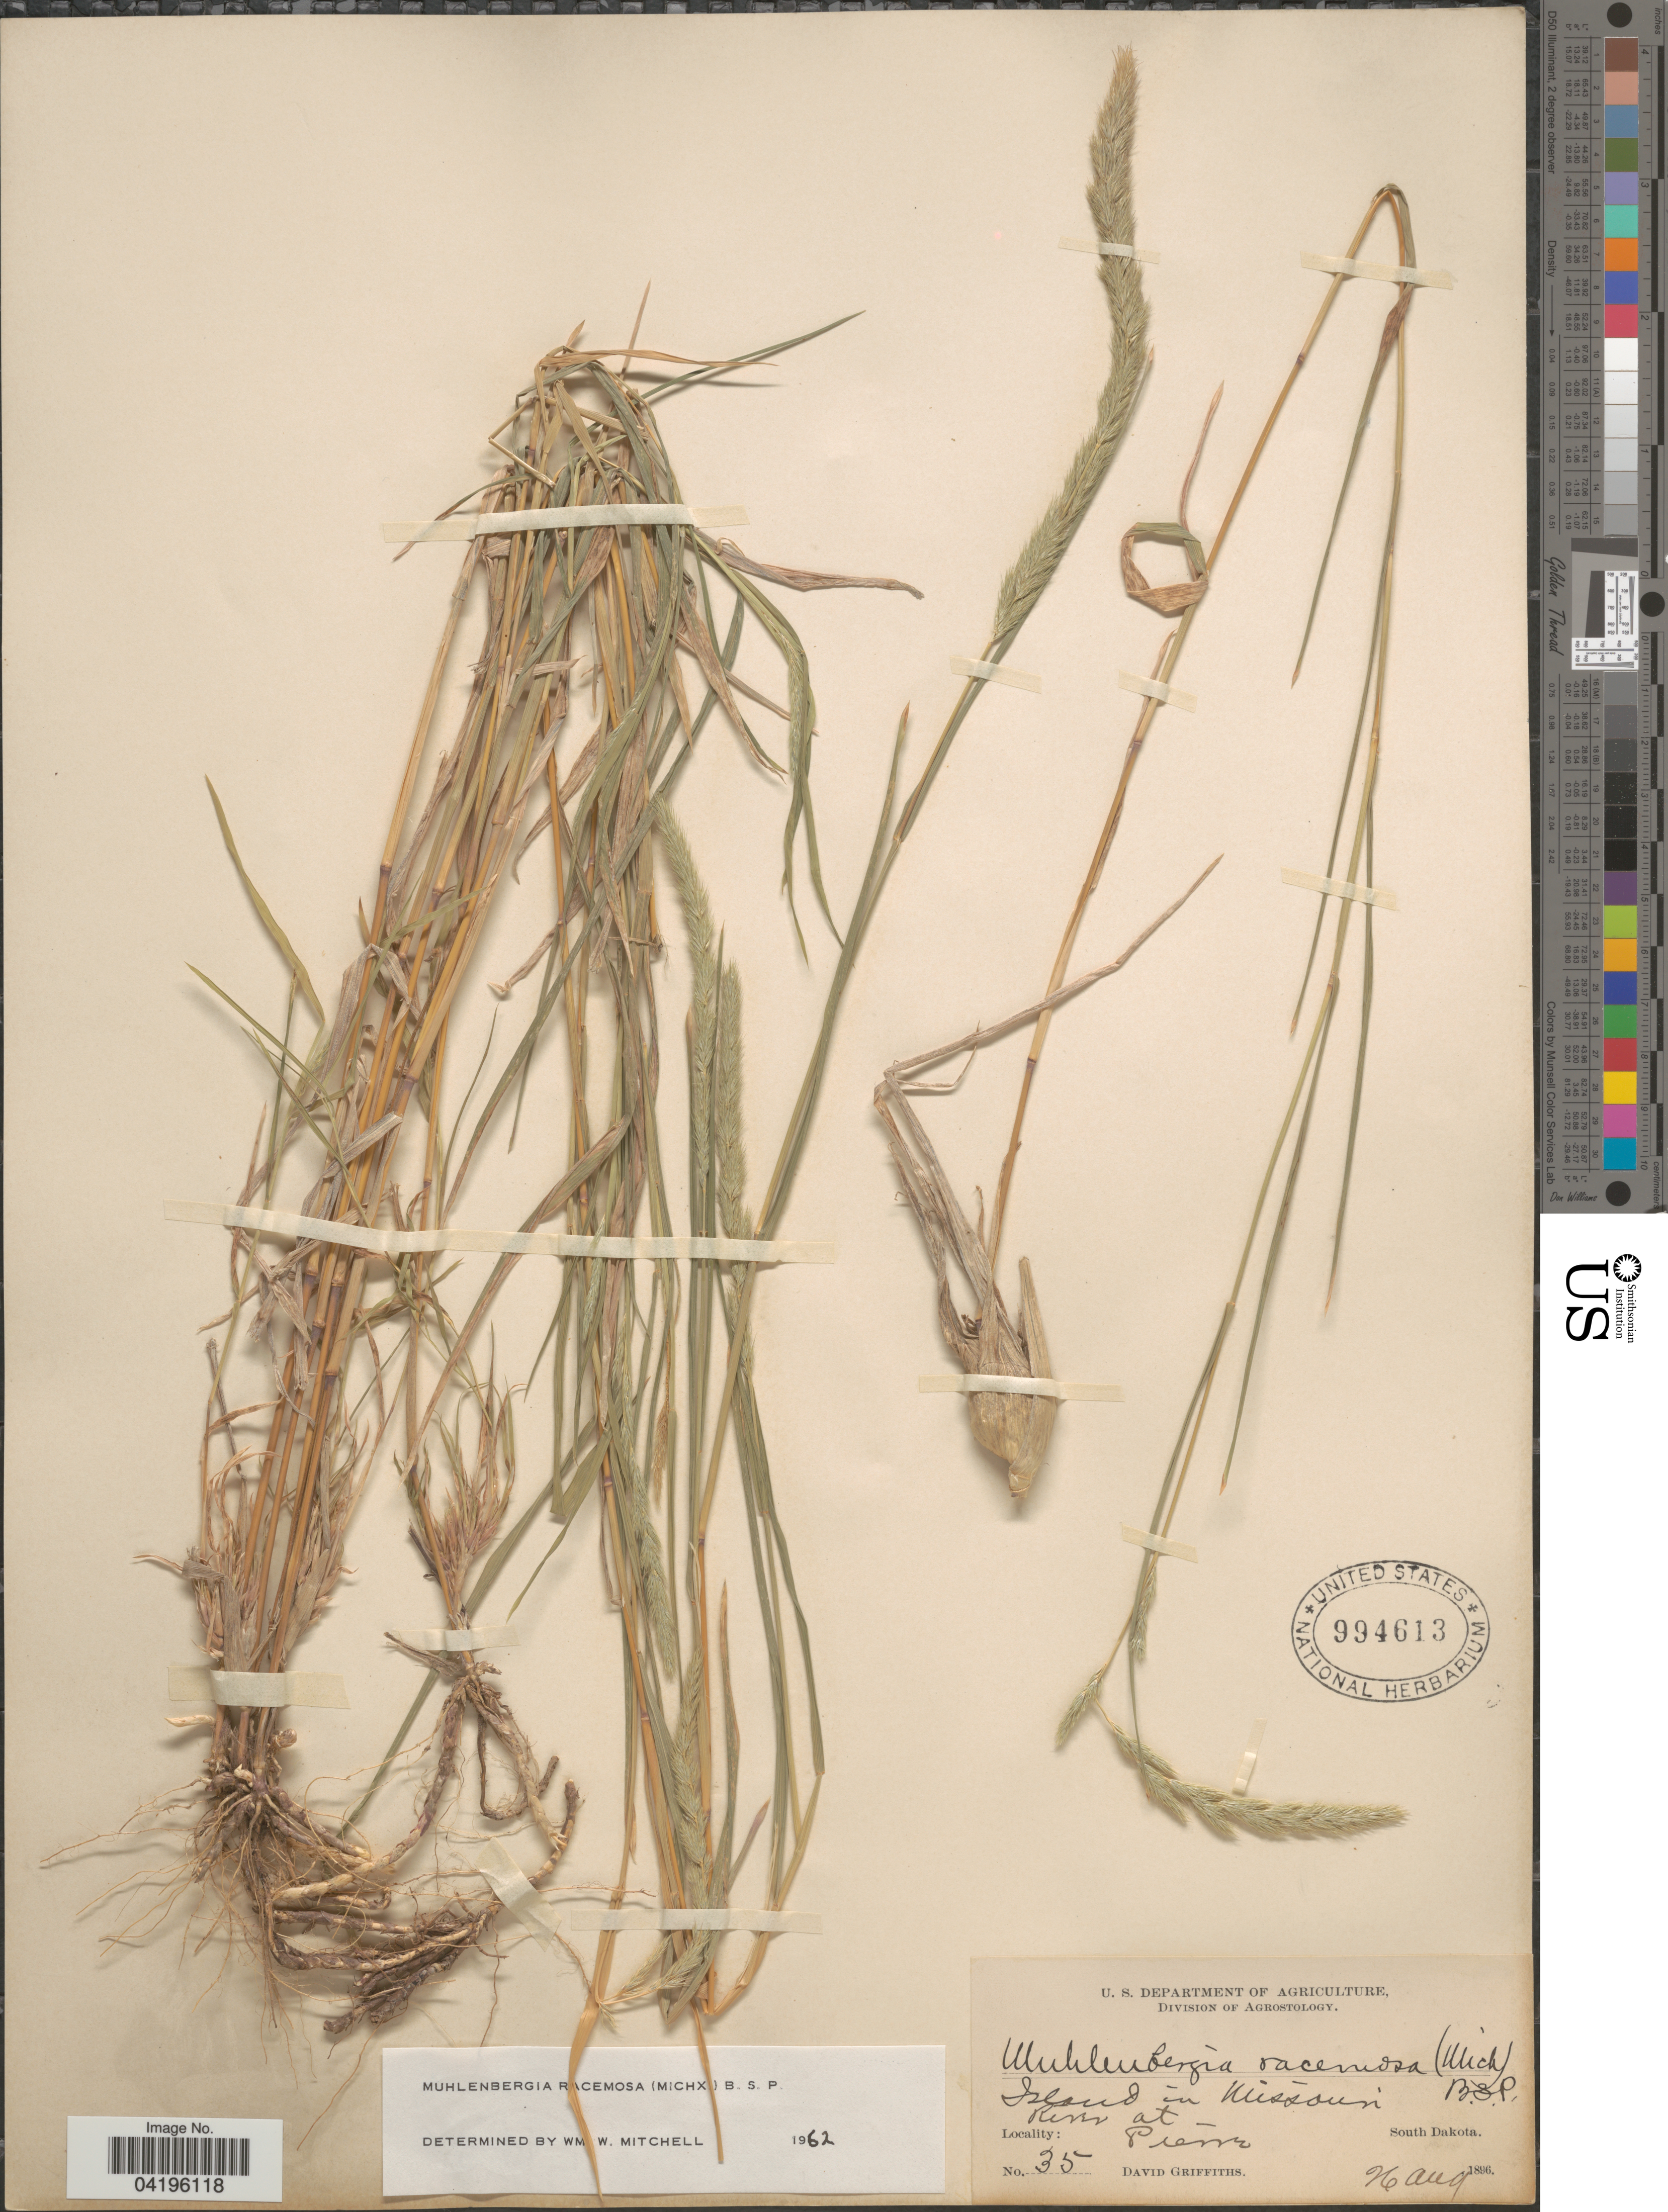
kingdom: Plantae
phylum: Tracheophyta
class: Liliopsida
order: Poales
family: Poaceae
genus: Muhlenbergia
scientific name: Muhlenbergia racemosa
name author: (Michx.) Britton et al.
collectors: D. Griffiths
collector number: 35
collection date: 1896-08-26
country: United States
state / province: South Dakota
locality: Island in Missouri River at Pierre.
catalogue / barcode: US 994613